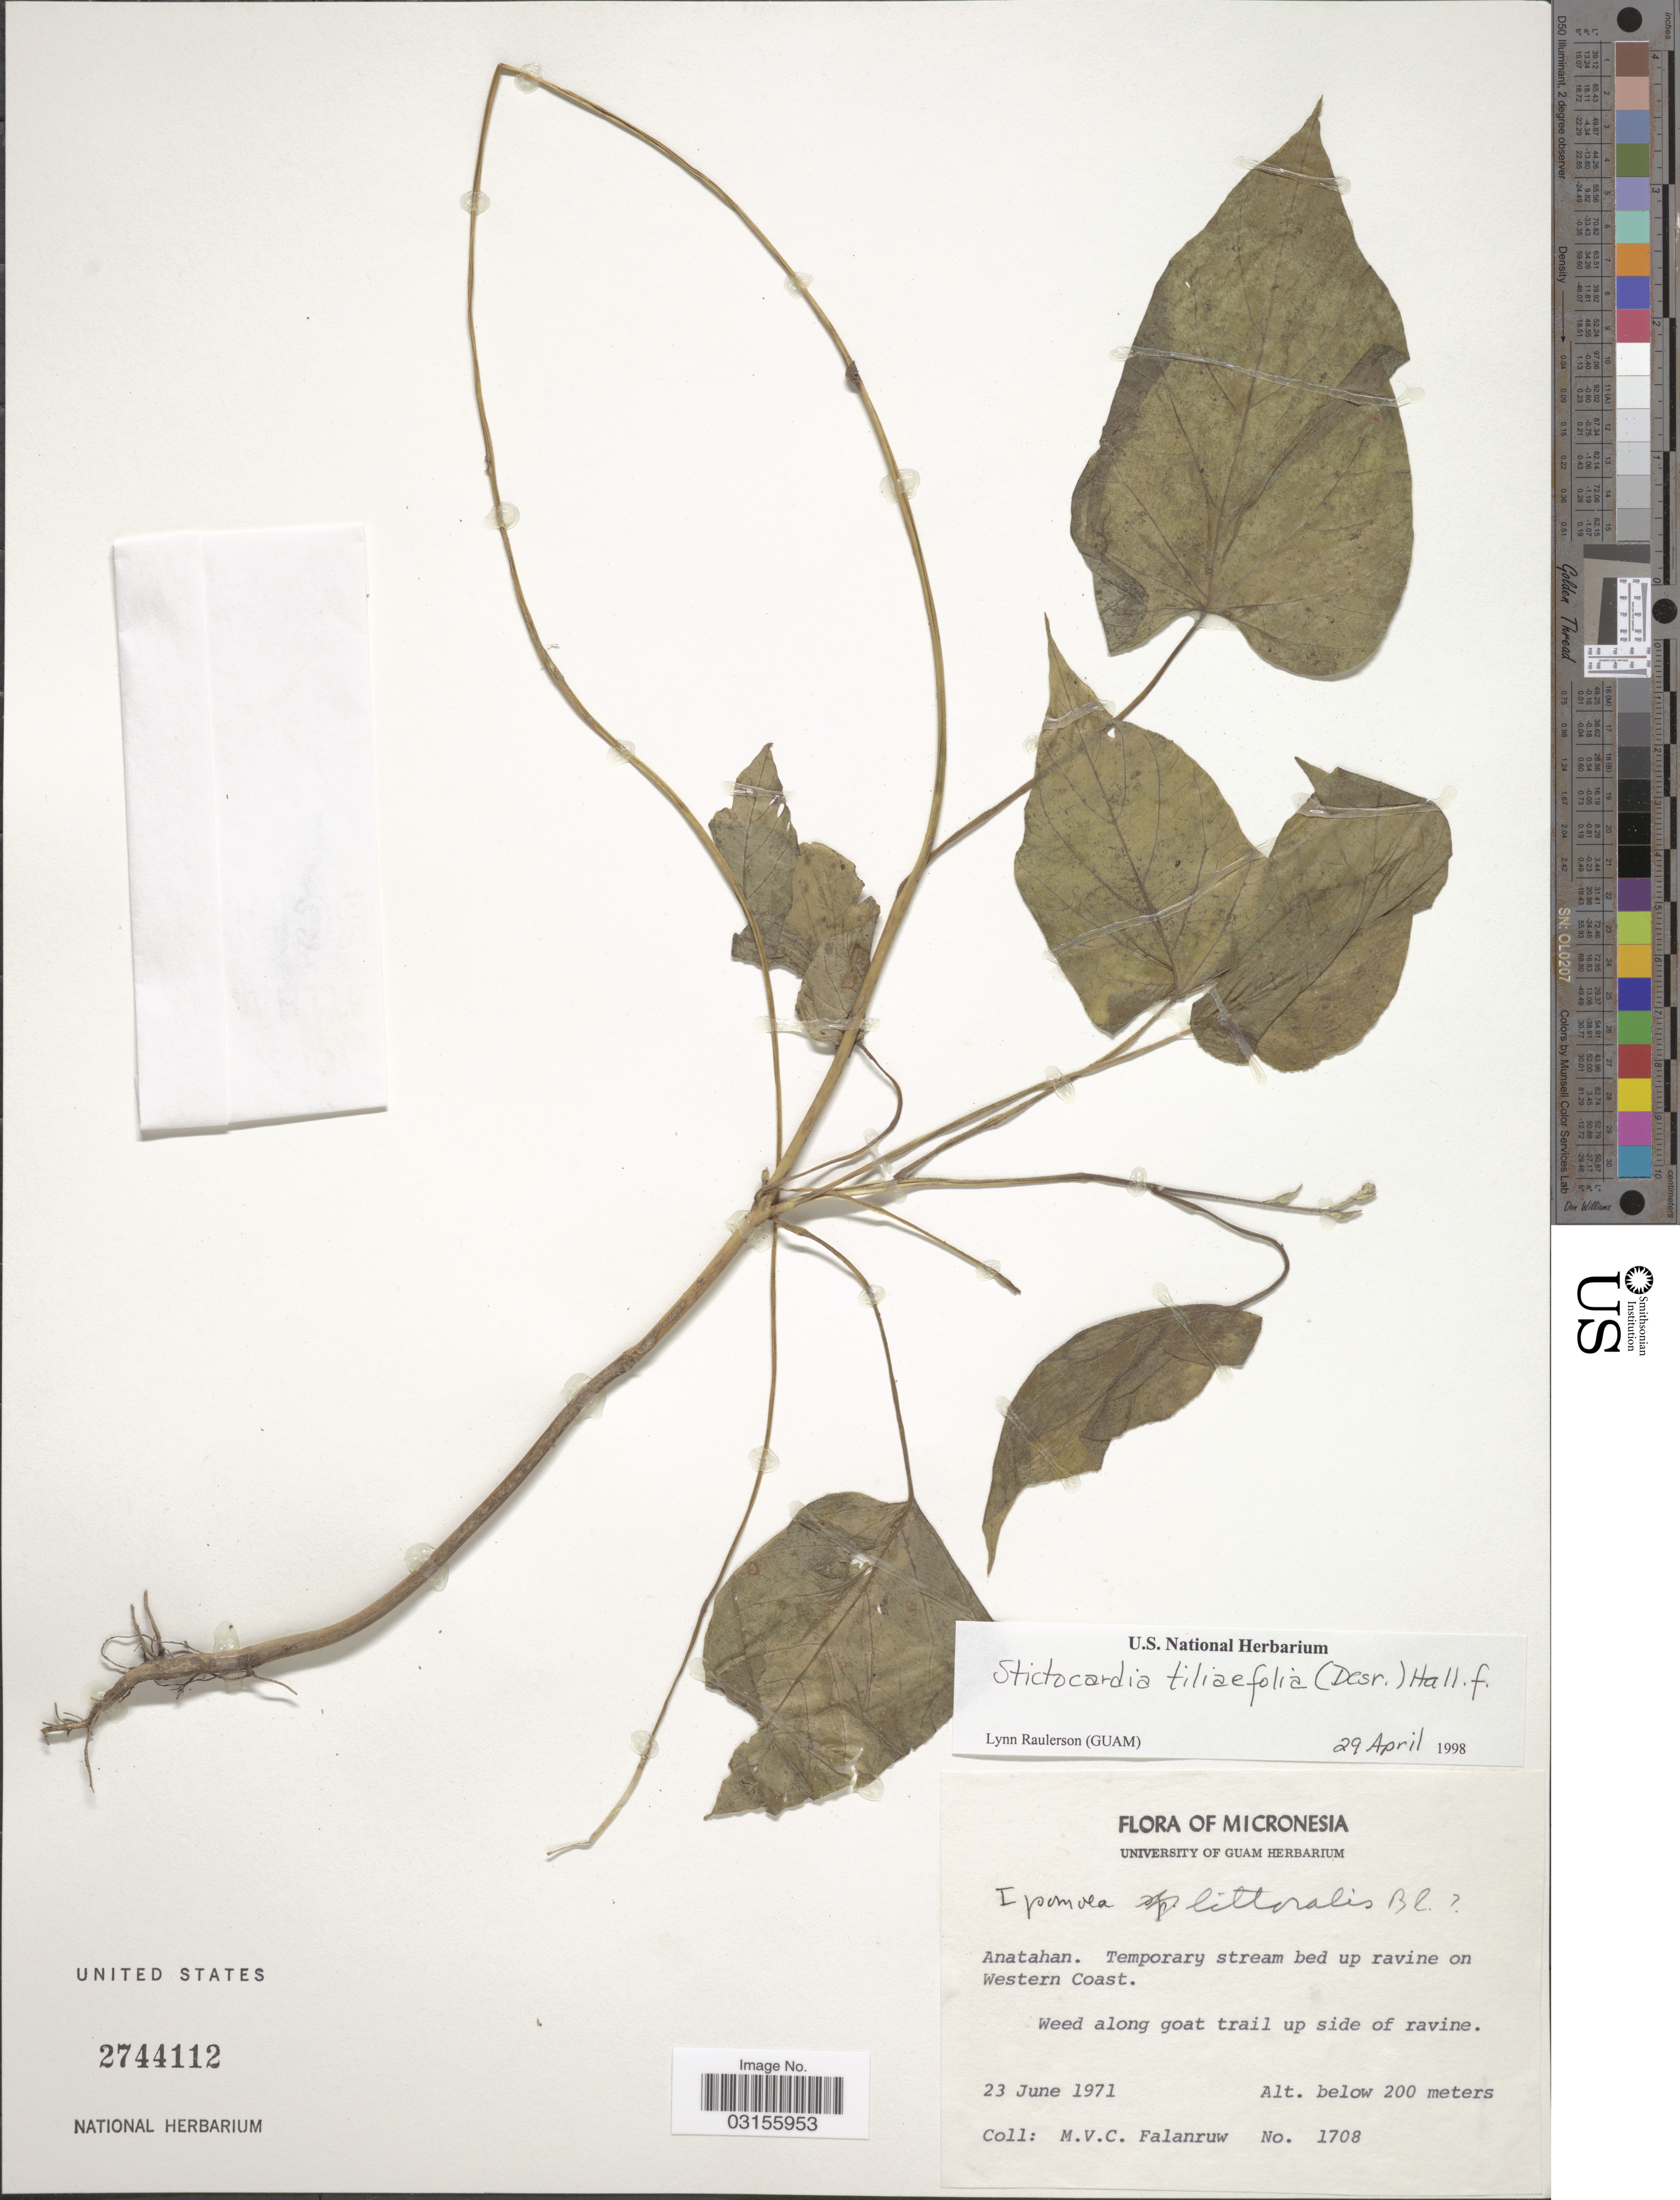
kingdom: Plantae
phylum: Tracheophyta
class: Magnoliopsida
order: Solanales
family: Convolvulaceae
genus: Stictocardia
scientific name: Stictocardia tiliifolia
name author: (Desr.) Hallier f.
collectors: M. V. Falanruw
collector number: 1708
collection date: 1971-06-23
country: Northern Mariana Islands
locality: Micronesia. Anatahan. Temporary stream bed up ravine on Western Coast.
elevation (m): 200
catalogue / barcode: US 2744112